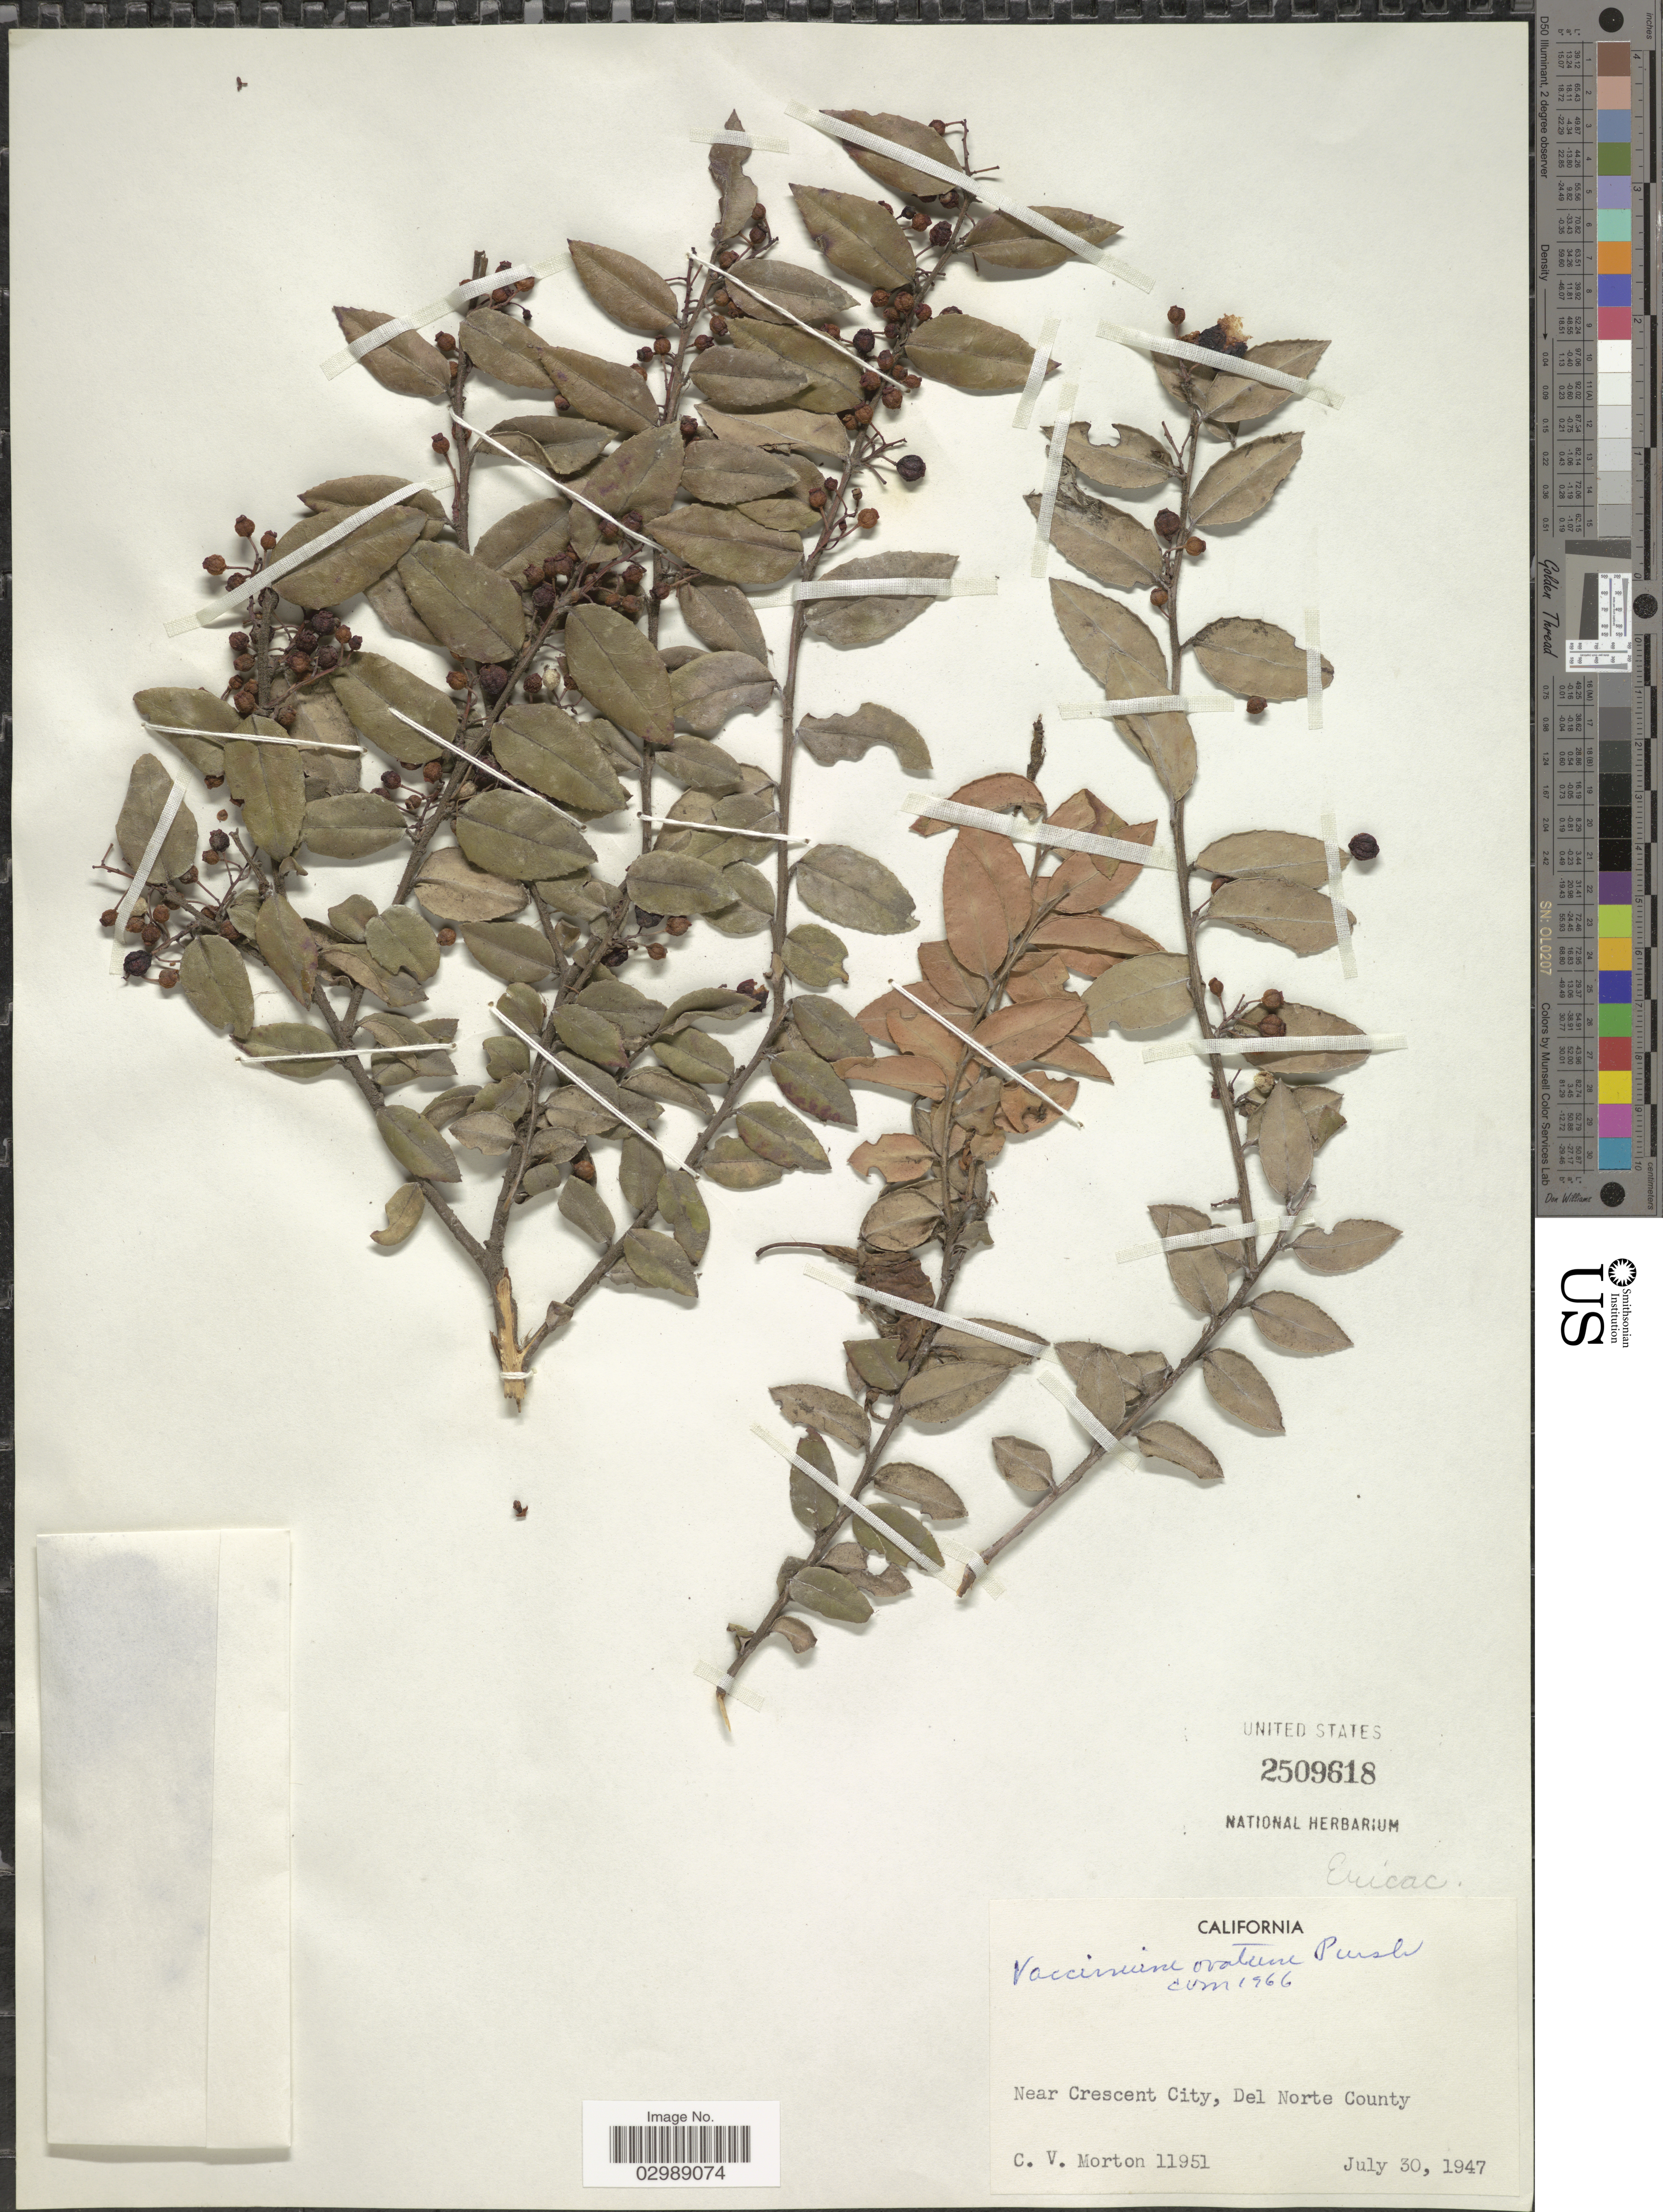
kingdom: Plantae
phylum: Tracheophyta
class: Magnoliopsida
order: Ericales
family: Ericaceae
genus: Vaccinium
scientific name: Vaccinium ovatum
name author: Pursh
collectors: C. V. Morton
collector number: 11951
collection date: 1947-07-30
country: United States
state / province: California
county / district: Del Norte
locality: Near Crescent City, Del Norte County.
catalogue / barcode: US 2509618